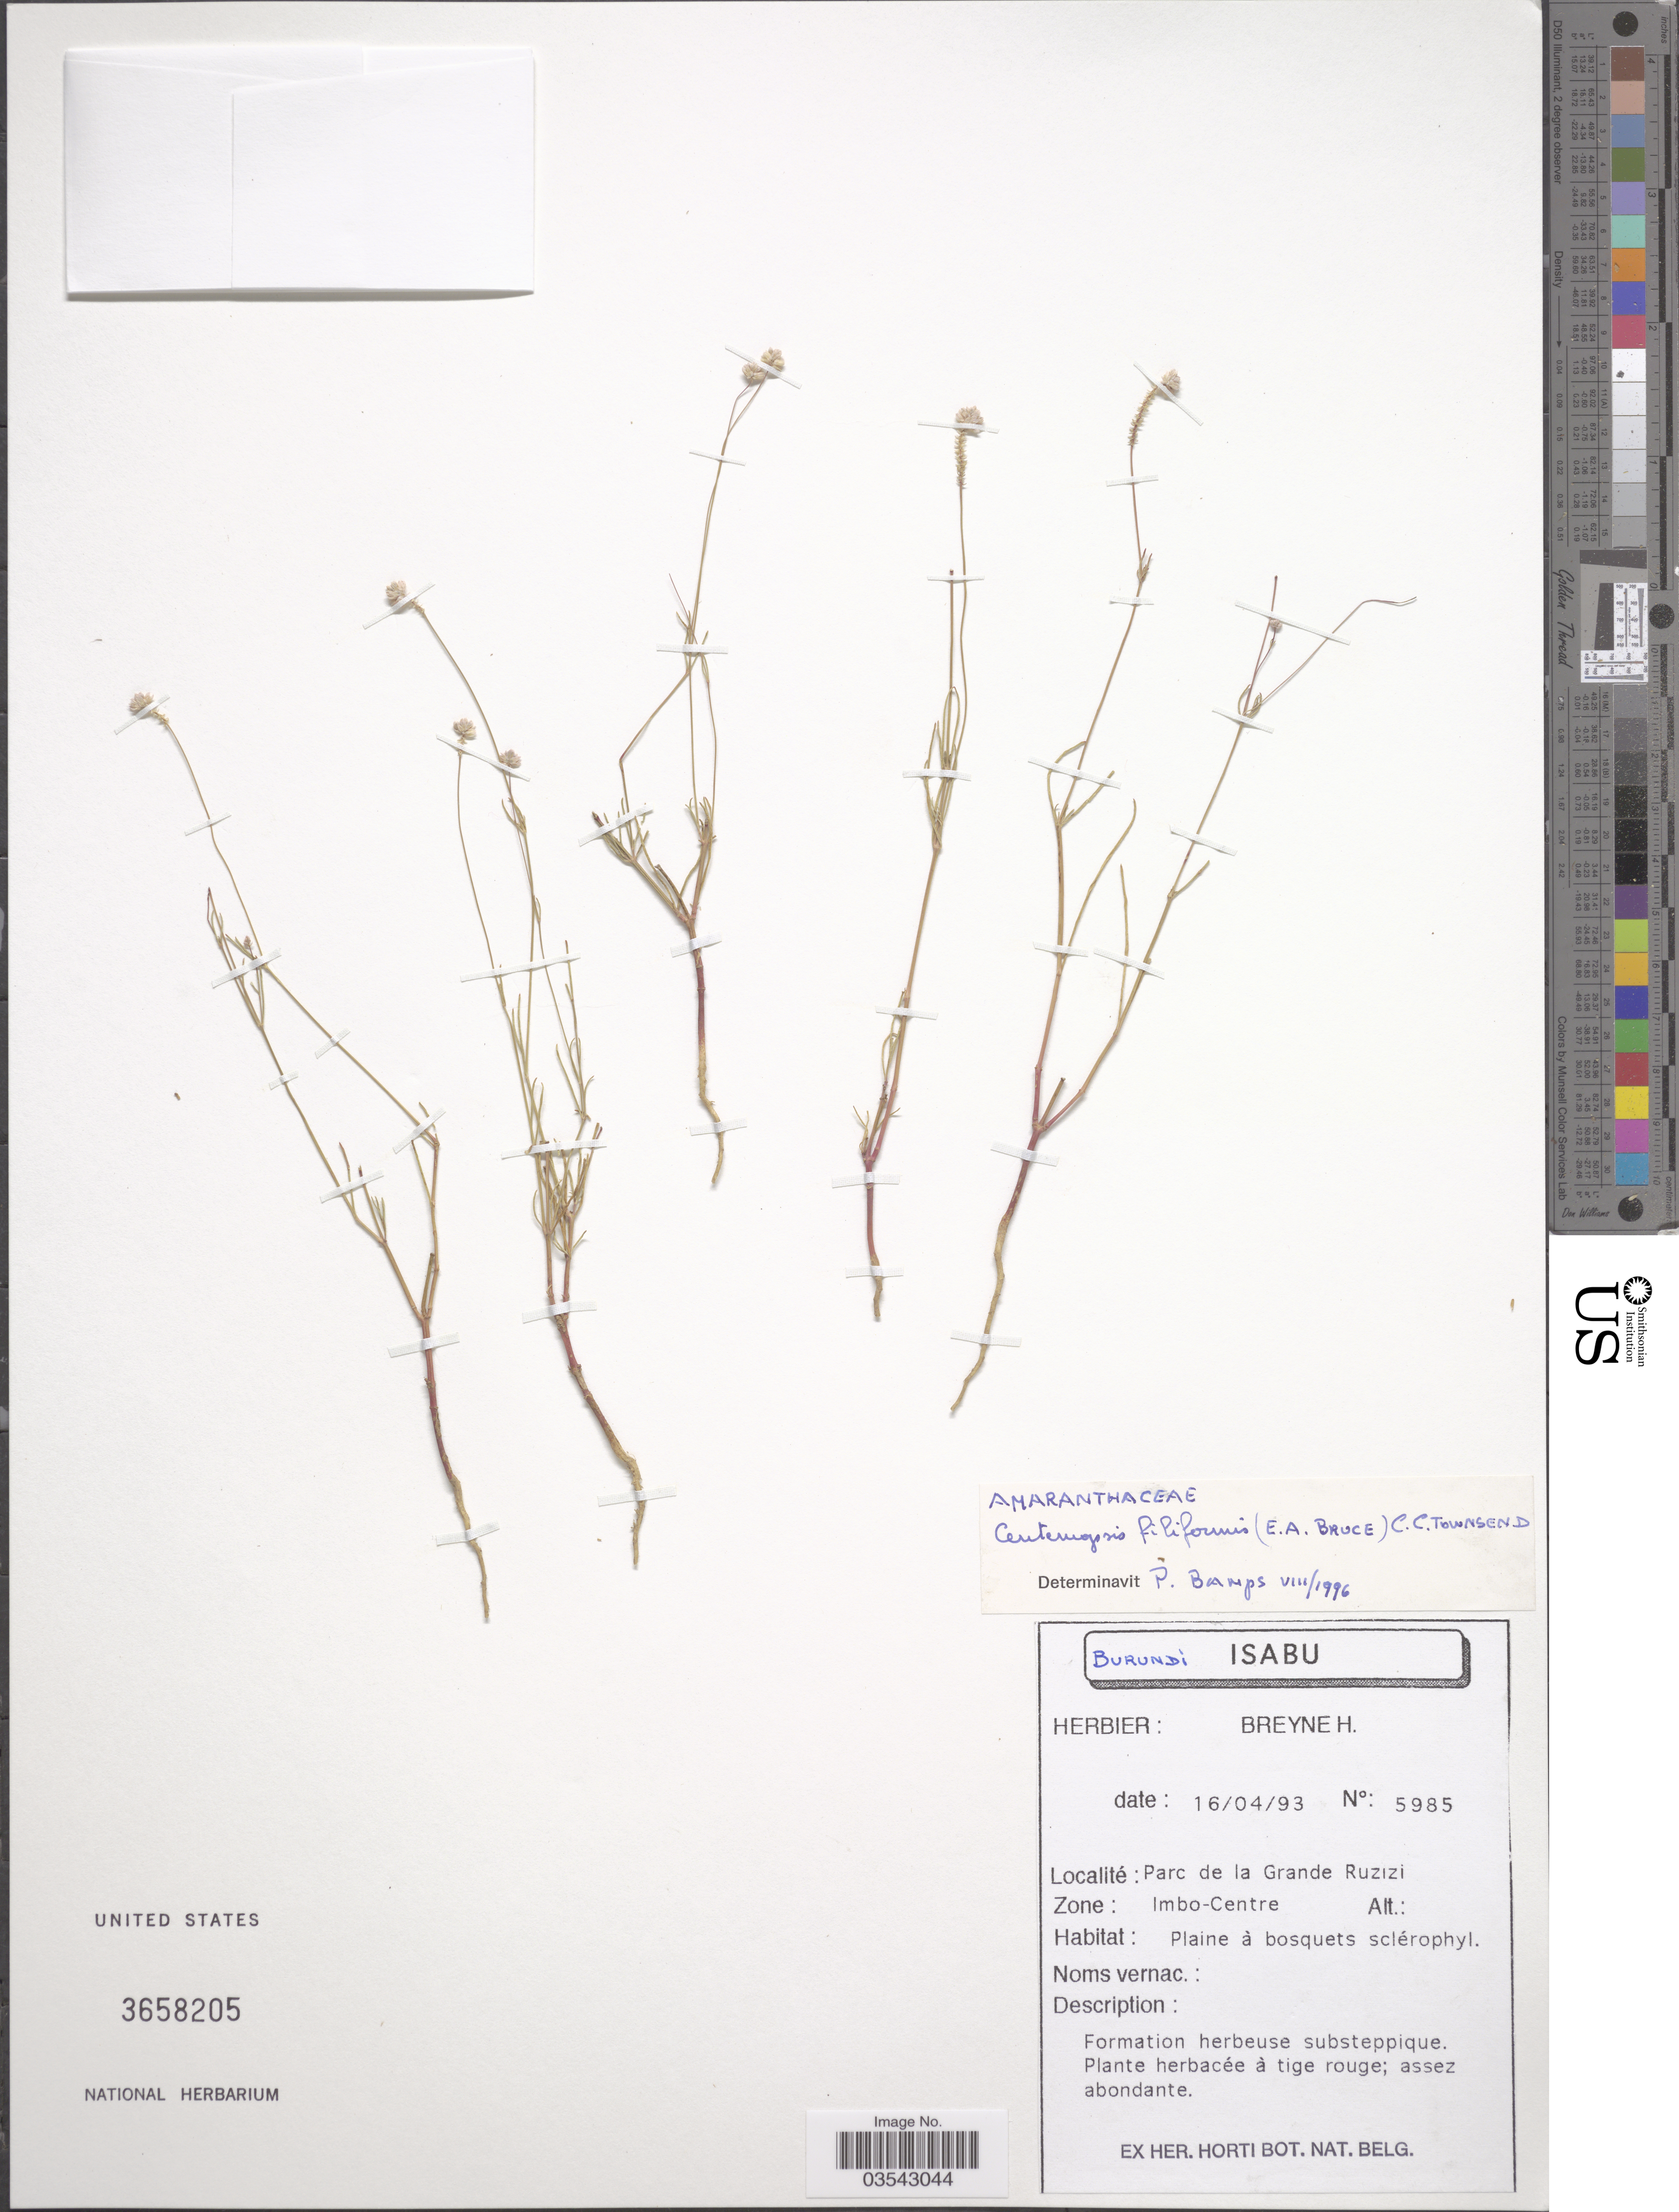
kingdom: Plantae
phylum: Tracheophyta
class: Magnoliopsida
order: Caryophyllales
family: Amaranthaceae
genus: Centemopsis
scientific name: Centemopsis filiformis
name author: C. C. Towns.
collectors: H. Breyne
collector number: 5985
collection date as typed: Transcribed d/m/y: 16/4/93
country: Burundi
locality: Isabu. Parc de la Grande Ruzizi. Zone: Imbo-Centre.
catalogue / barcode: US 3658205